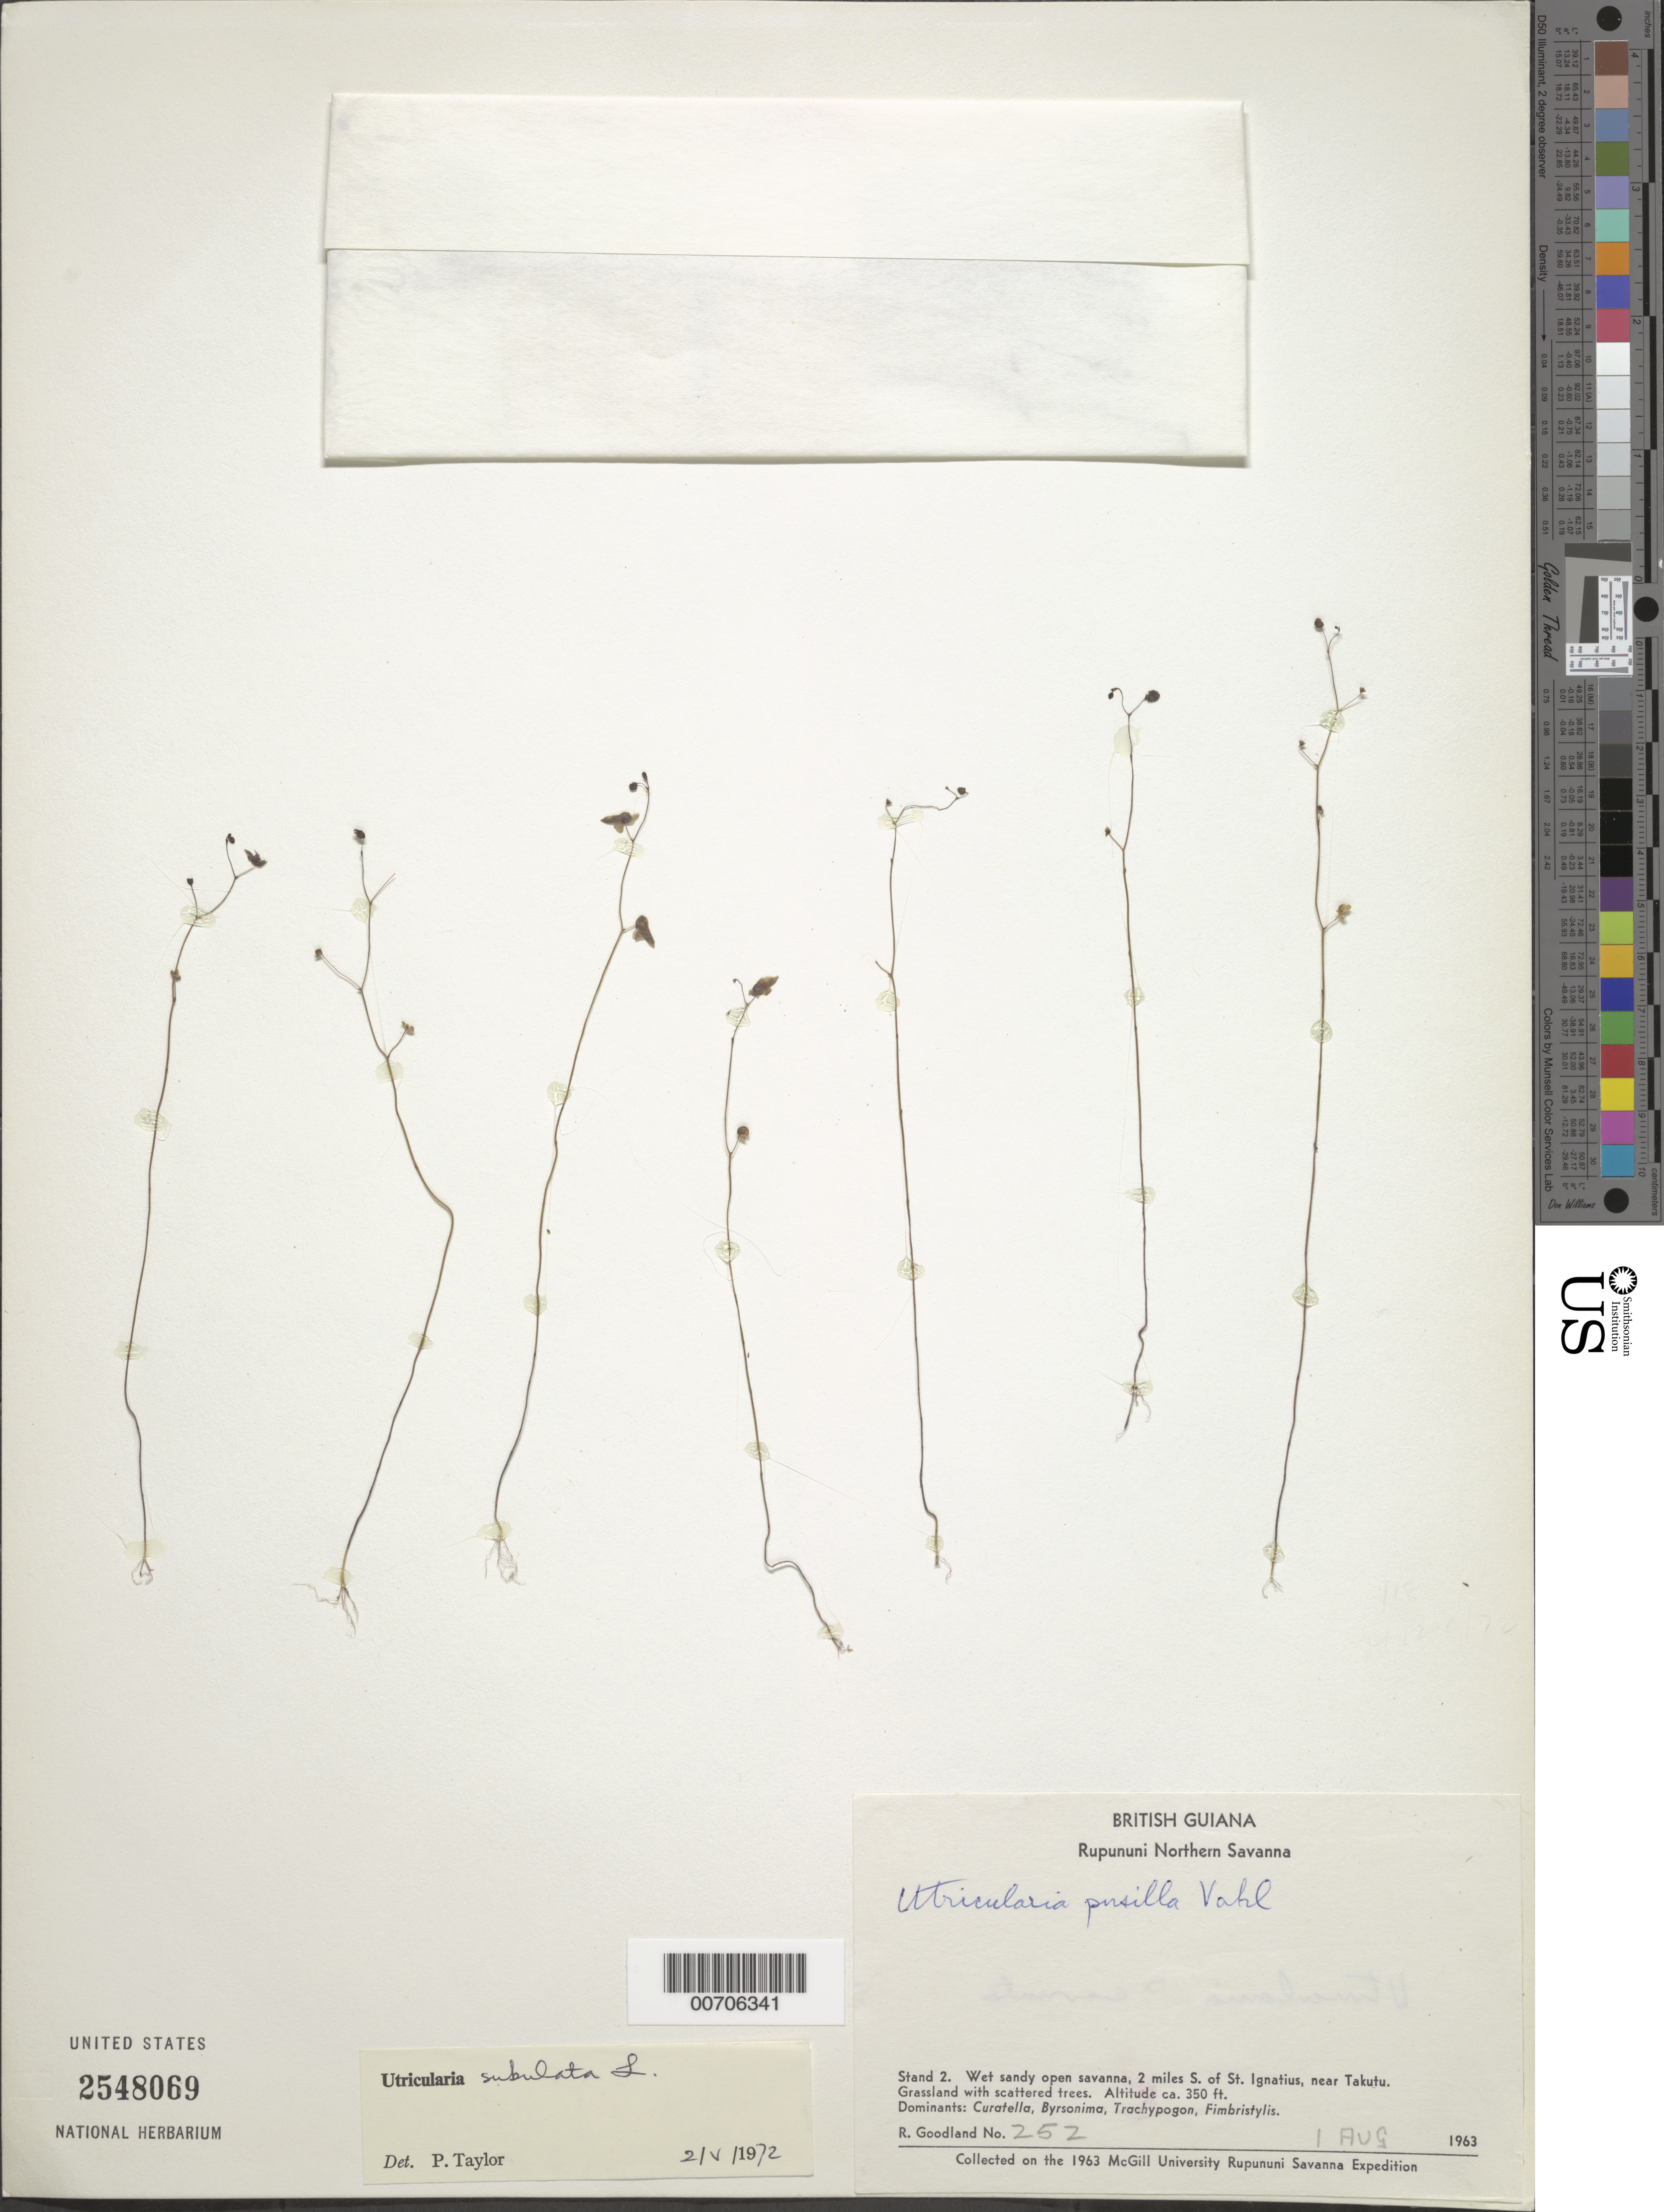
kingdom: Plantae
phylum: Tracheophyta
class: Magnoliopsida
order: Lamiales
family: Lentibulariaceae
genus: Utricularia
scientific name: Utricularia subulata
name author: L.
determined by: Taylor, P.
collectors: R. Goodland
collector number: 252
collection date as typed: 1-Aug-63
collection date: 1963-08-01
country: Guyana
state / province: U. Takutu-U. Essequibo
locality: Rupununi Northern Savanna, St. Ignatius, 2 mi. S of; near Takutu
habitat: Wet, sandy open savanna. Grassland with scattered trees. Dominants: Curatella, Byrsonima, Trachypogon, Fimbristylis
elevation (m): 107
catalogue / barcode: US 2548069